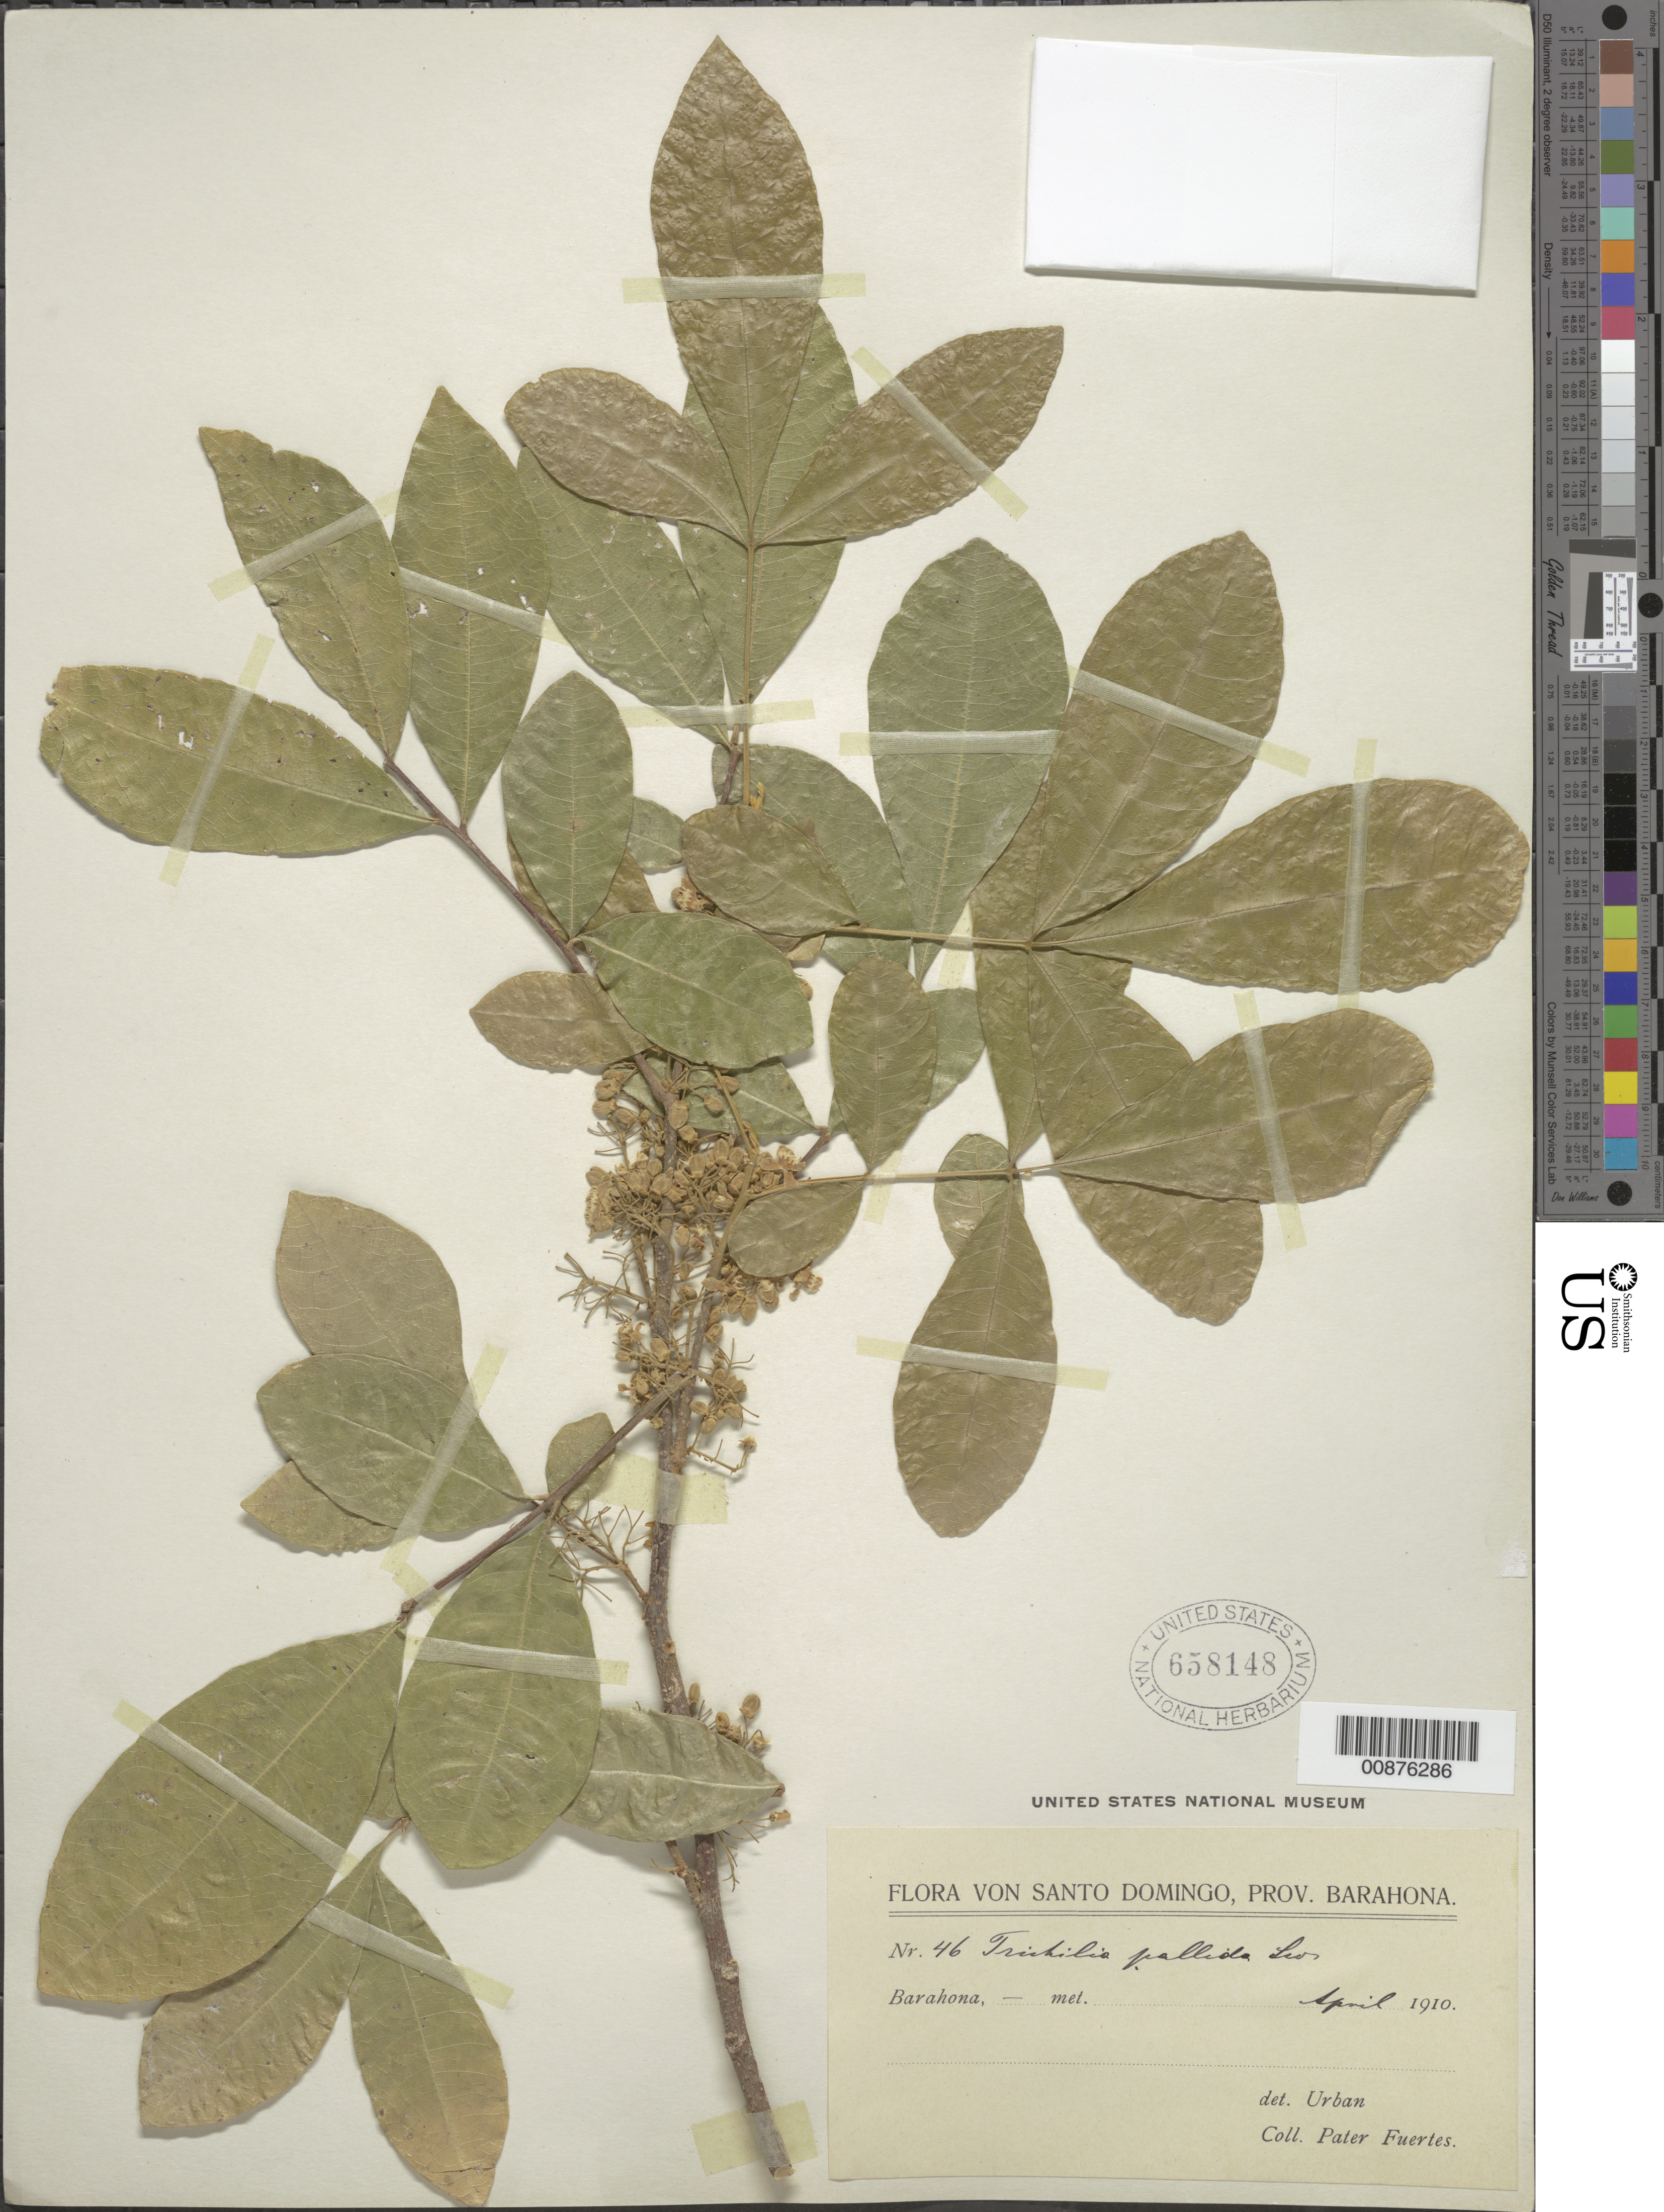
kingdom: Plantae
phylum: Tracheophyta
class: Magnoliopsida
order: Sapindales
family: Meliaceae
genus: Trichilia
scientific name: Trichilia pallida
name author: Sw.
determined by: Urban, Ignatz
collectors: M. D. Fuertes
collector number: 46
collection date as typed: Apr 1910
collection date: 1910-04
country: Dominican Republic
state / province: Barahona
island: Hispaniola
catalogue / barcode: US 658148